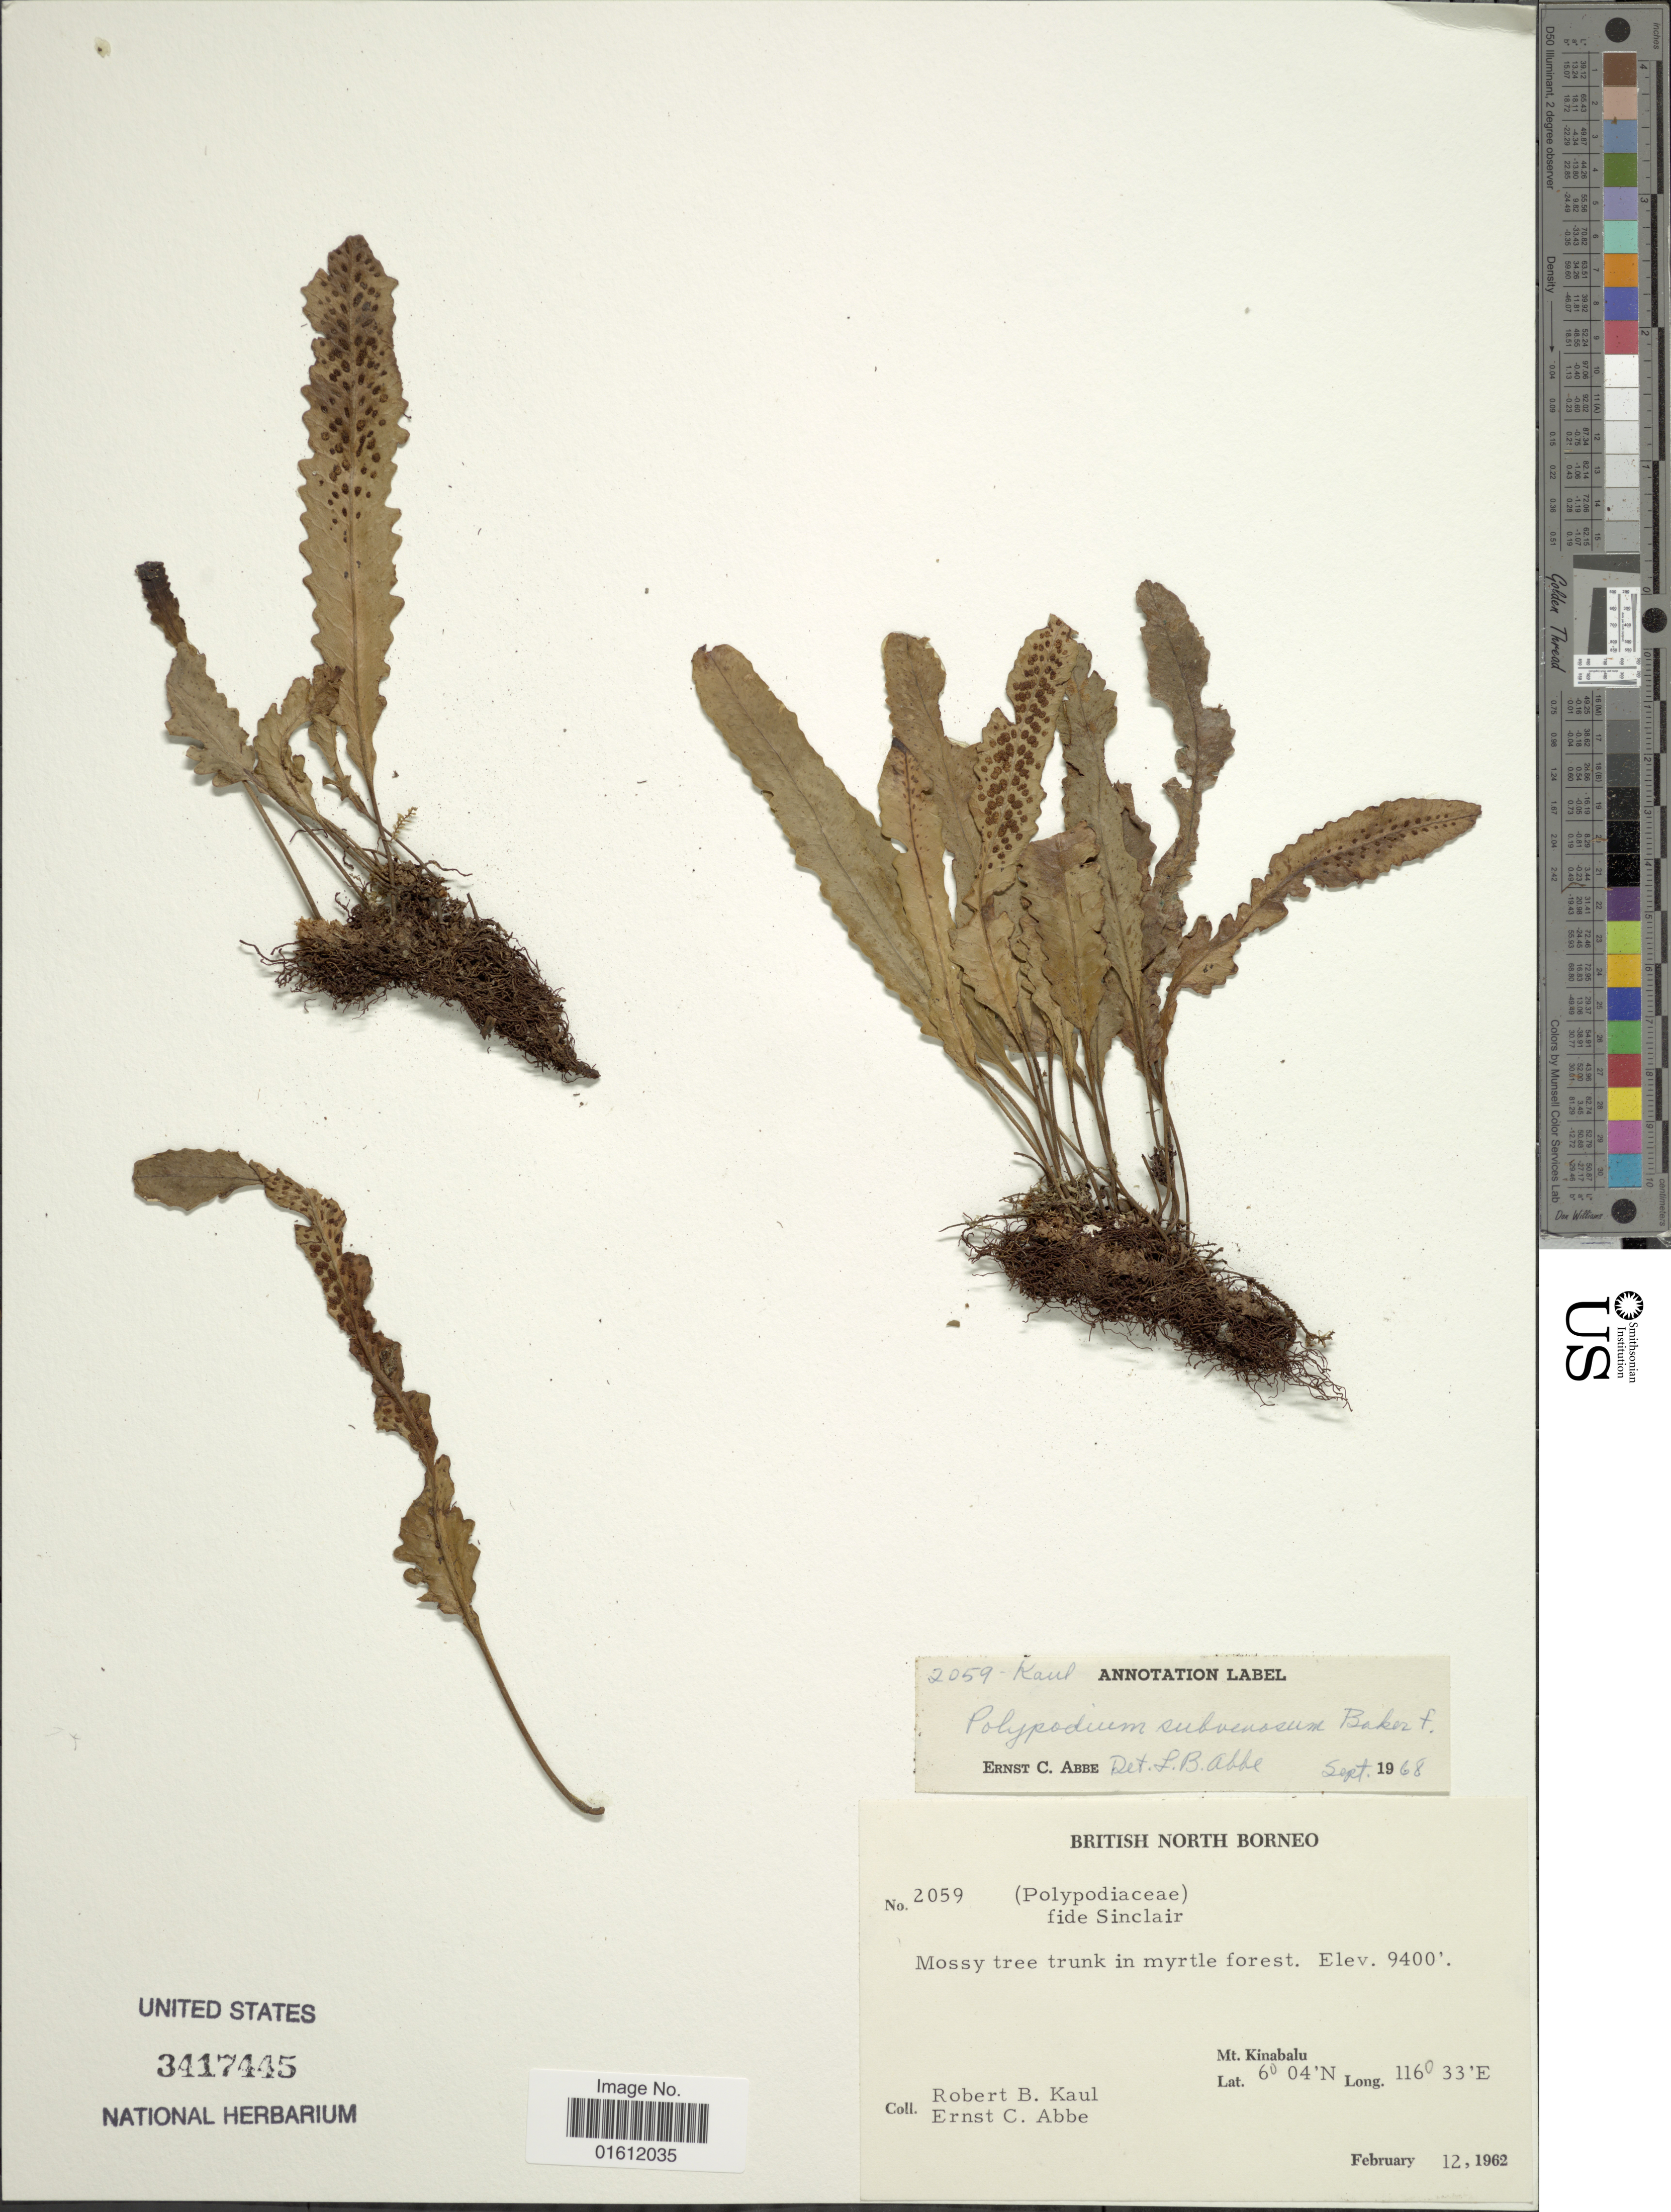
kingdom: Plantae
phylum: Tracheophyta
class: Polypodiopsida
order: Polypodiales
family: Polypodiaceae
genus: Oreogrammitis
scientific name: Oreogrammitis adspersa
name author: (Blume) Parris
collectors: R. Kaul & E. C. Abbe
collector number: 2059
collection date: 1962-02-12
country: Malaysia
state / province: Sabah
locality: British North Borneo, Mt KInabalu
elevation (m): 2865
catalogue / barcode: US 3417445